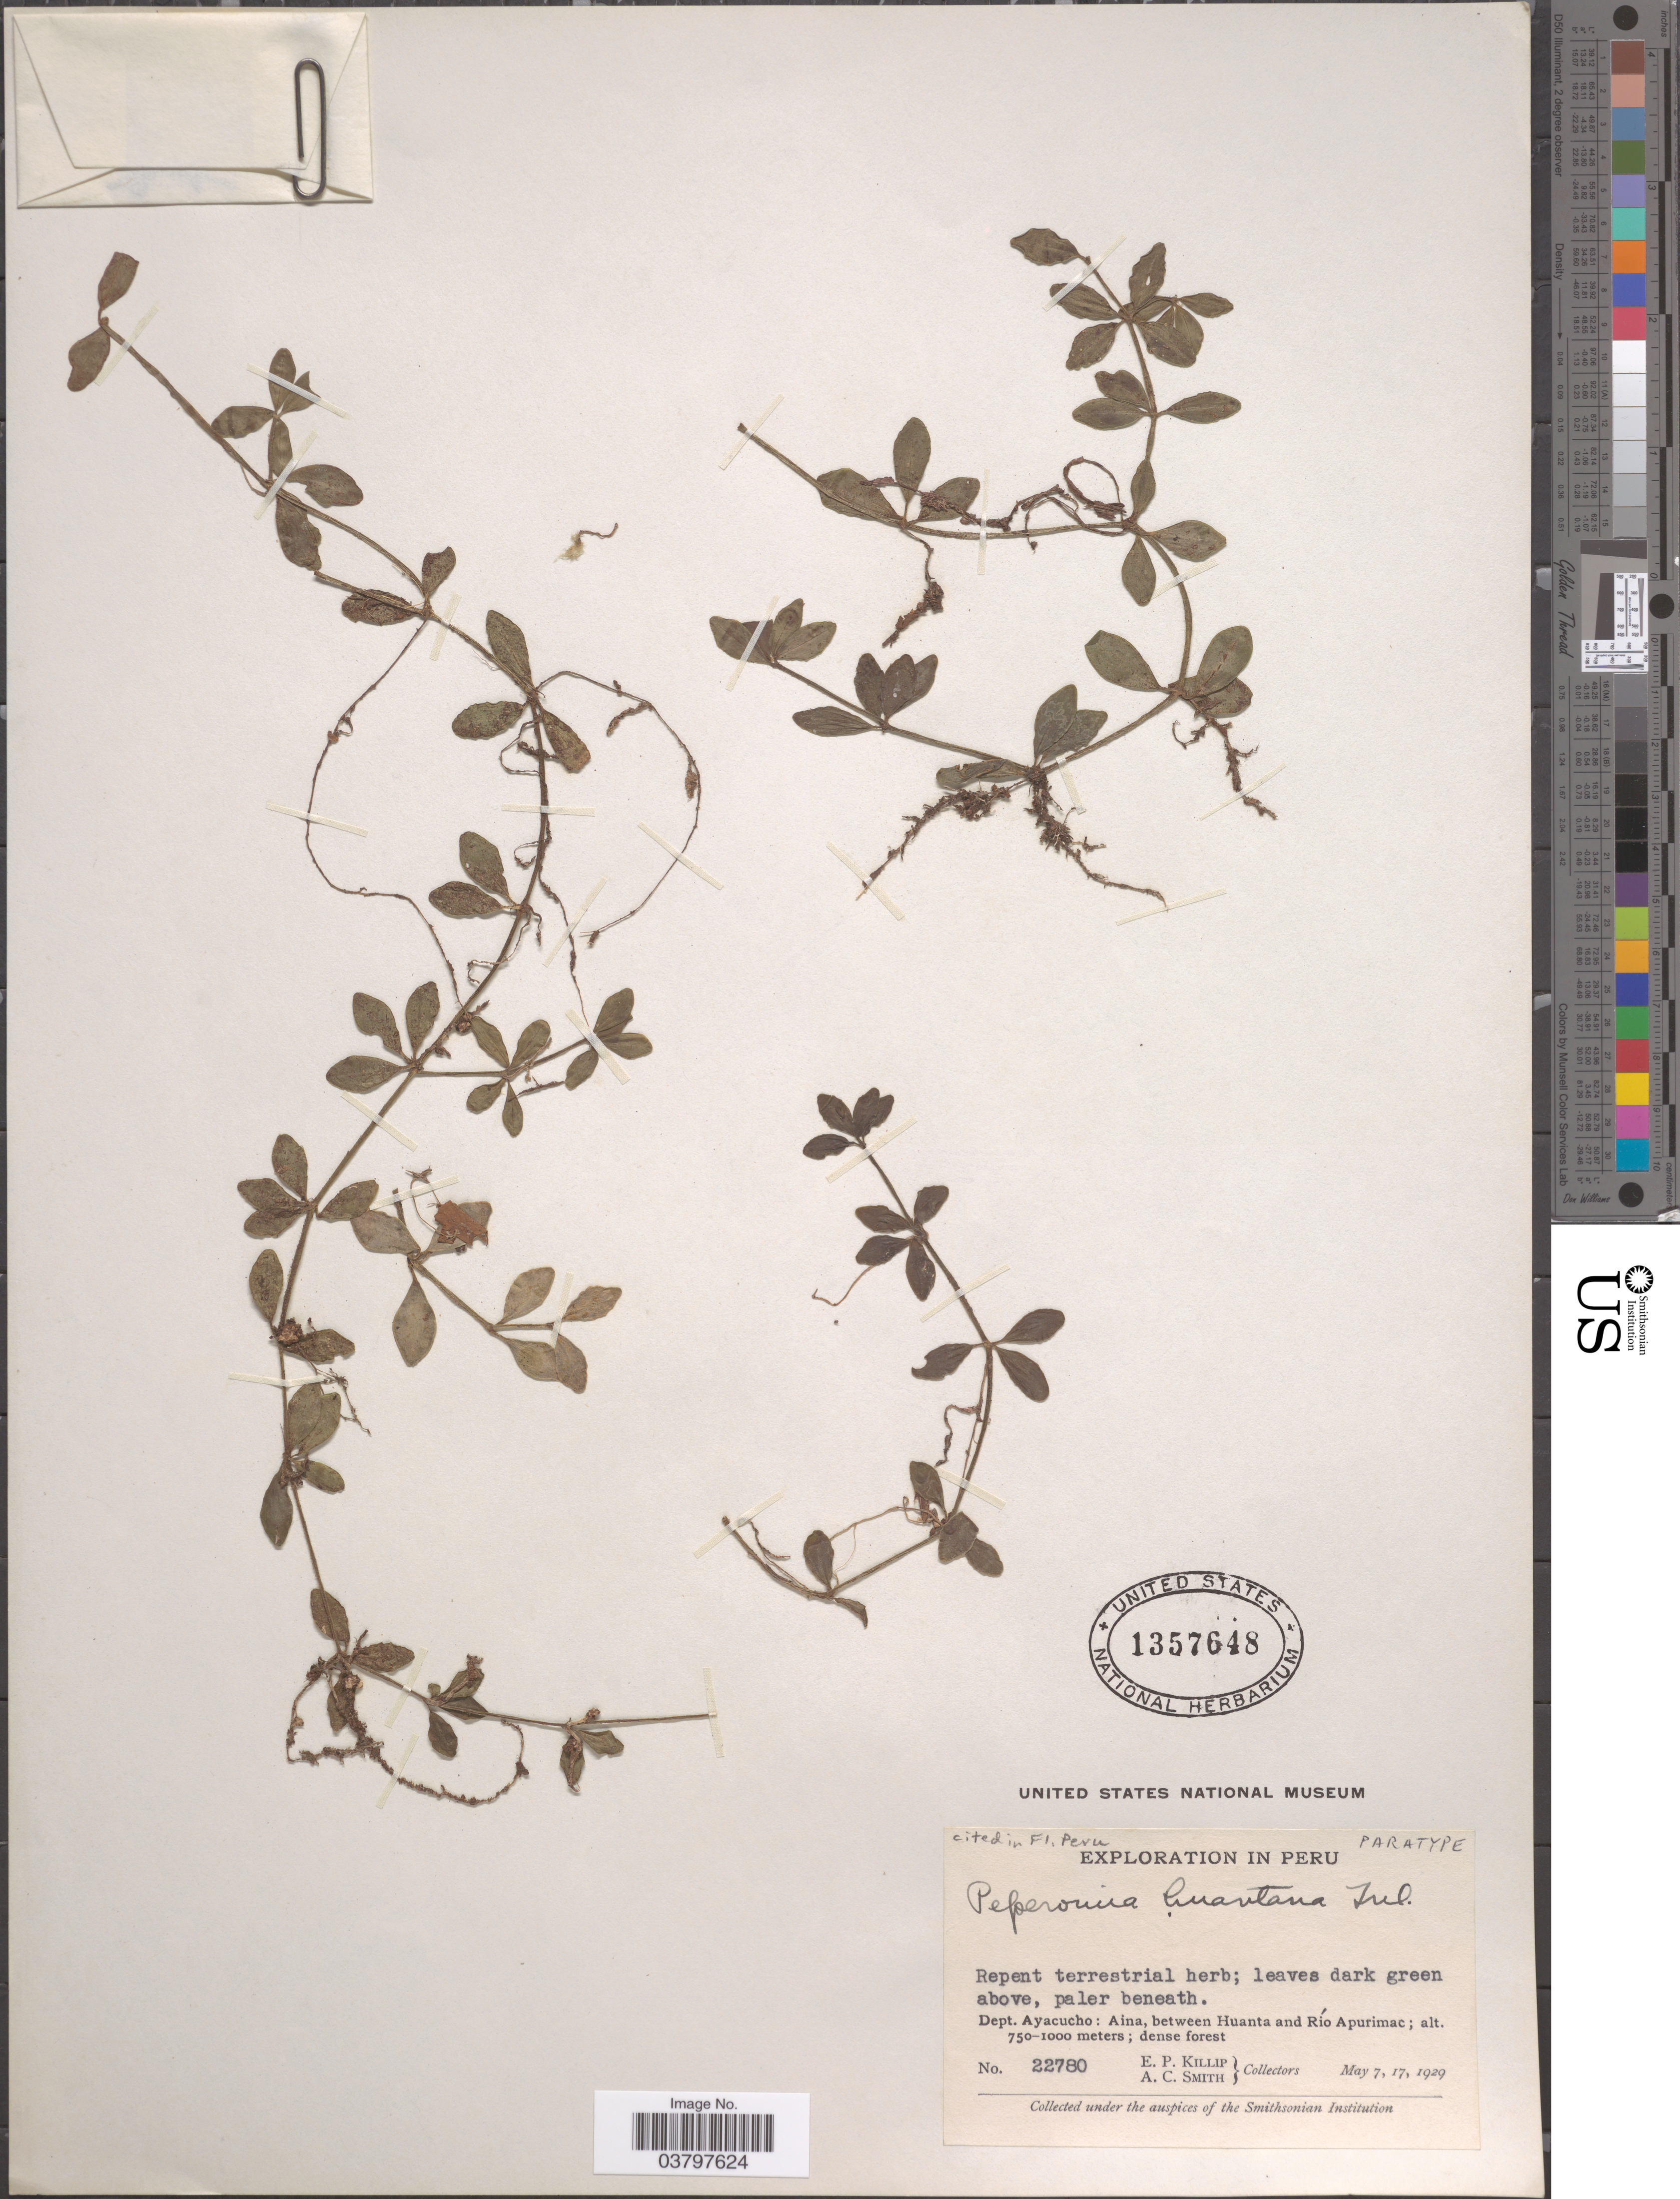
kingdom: Plantae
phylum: Tracheophyta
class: Magnoliopsida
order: Piperales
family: Piperaceae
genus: Peperomia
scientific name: Peperomia huantana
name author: Trel. in J.F. Macbr.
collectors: E. P. Killip & A. C. Smith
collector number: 22780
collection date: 1929-05-07/1929-05-17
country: Peru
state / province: Ayacucho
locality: Dept. Ayacucho: Aina, between Huanta and Río Apurimac.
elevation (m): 750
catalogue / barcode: US 1357648